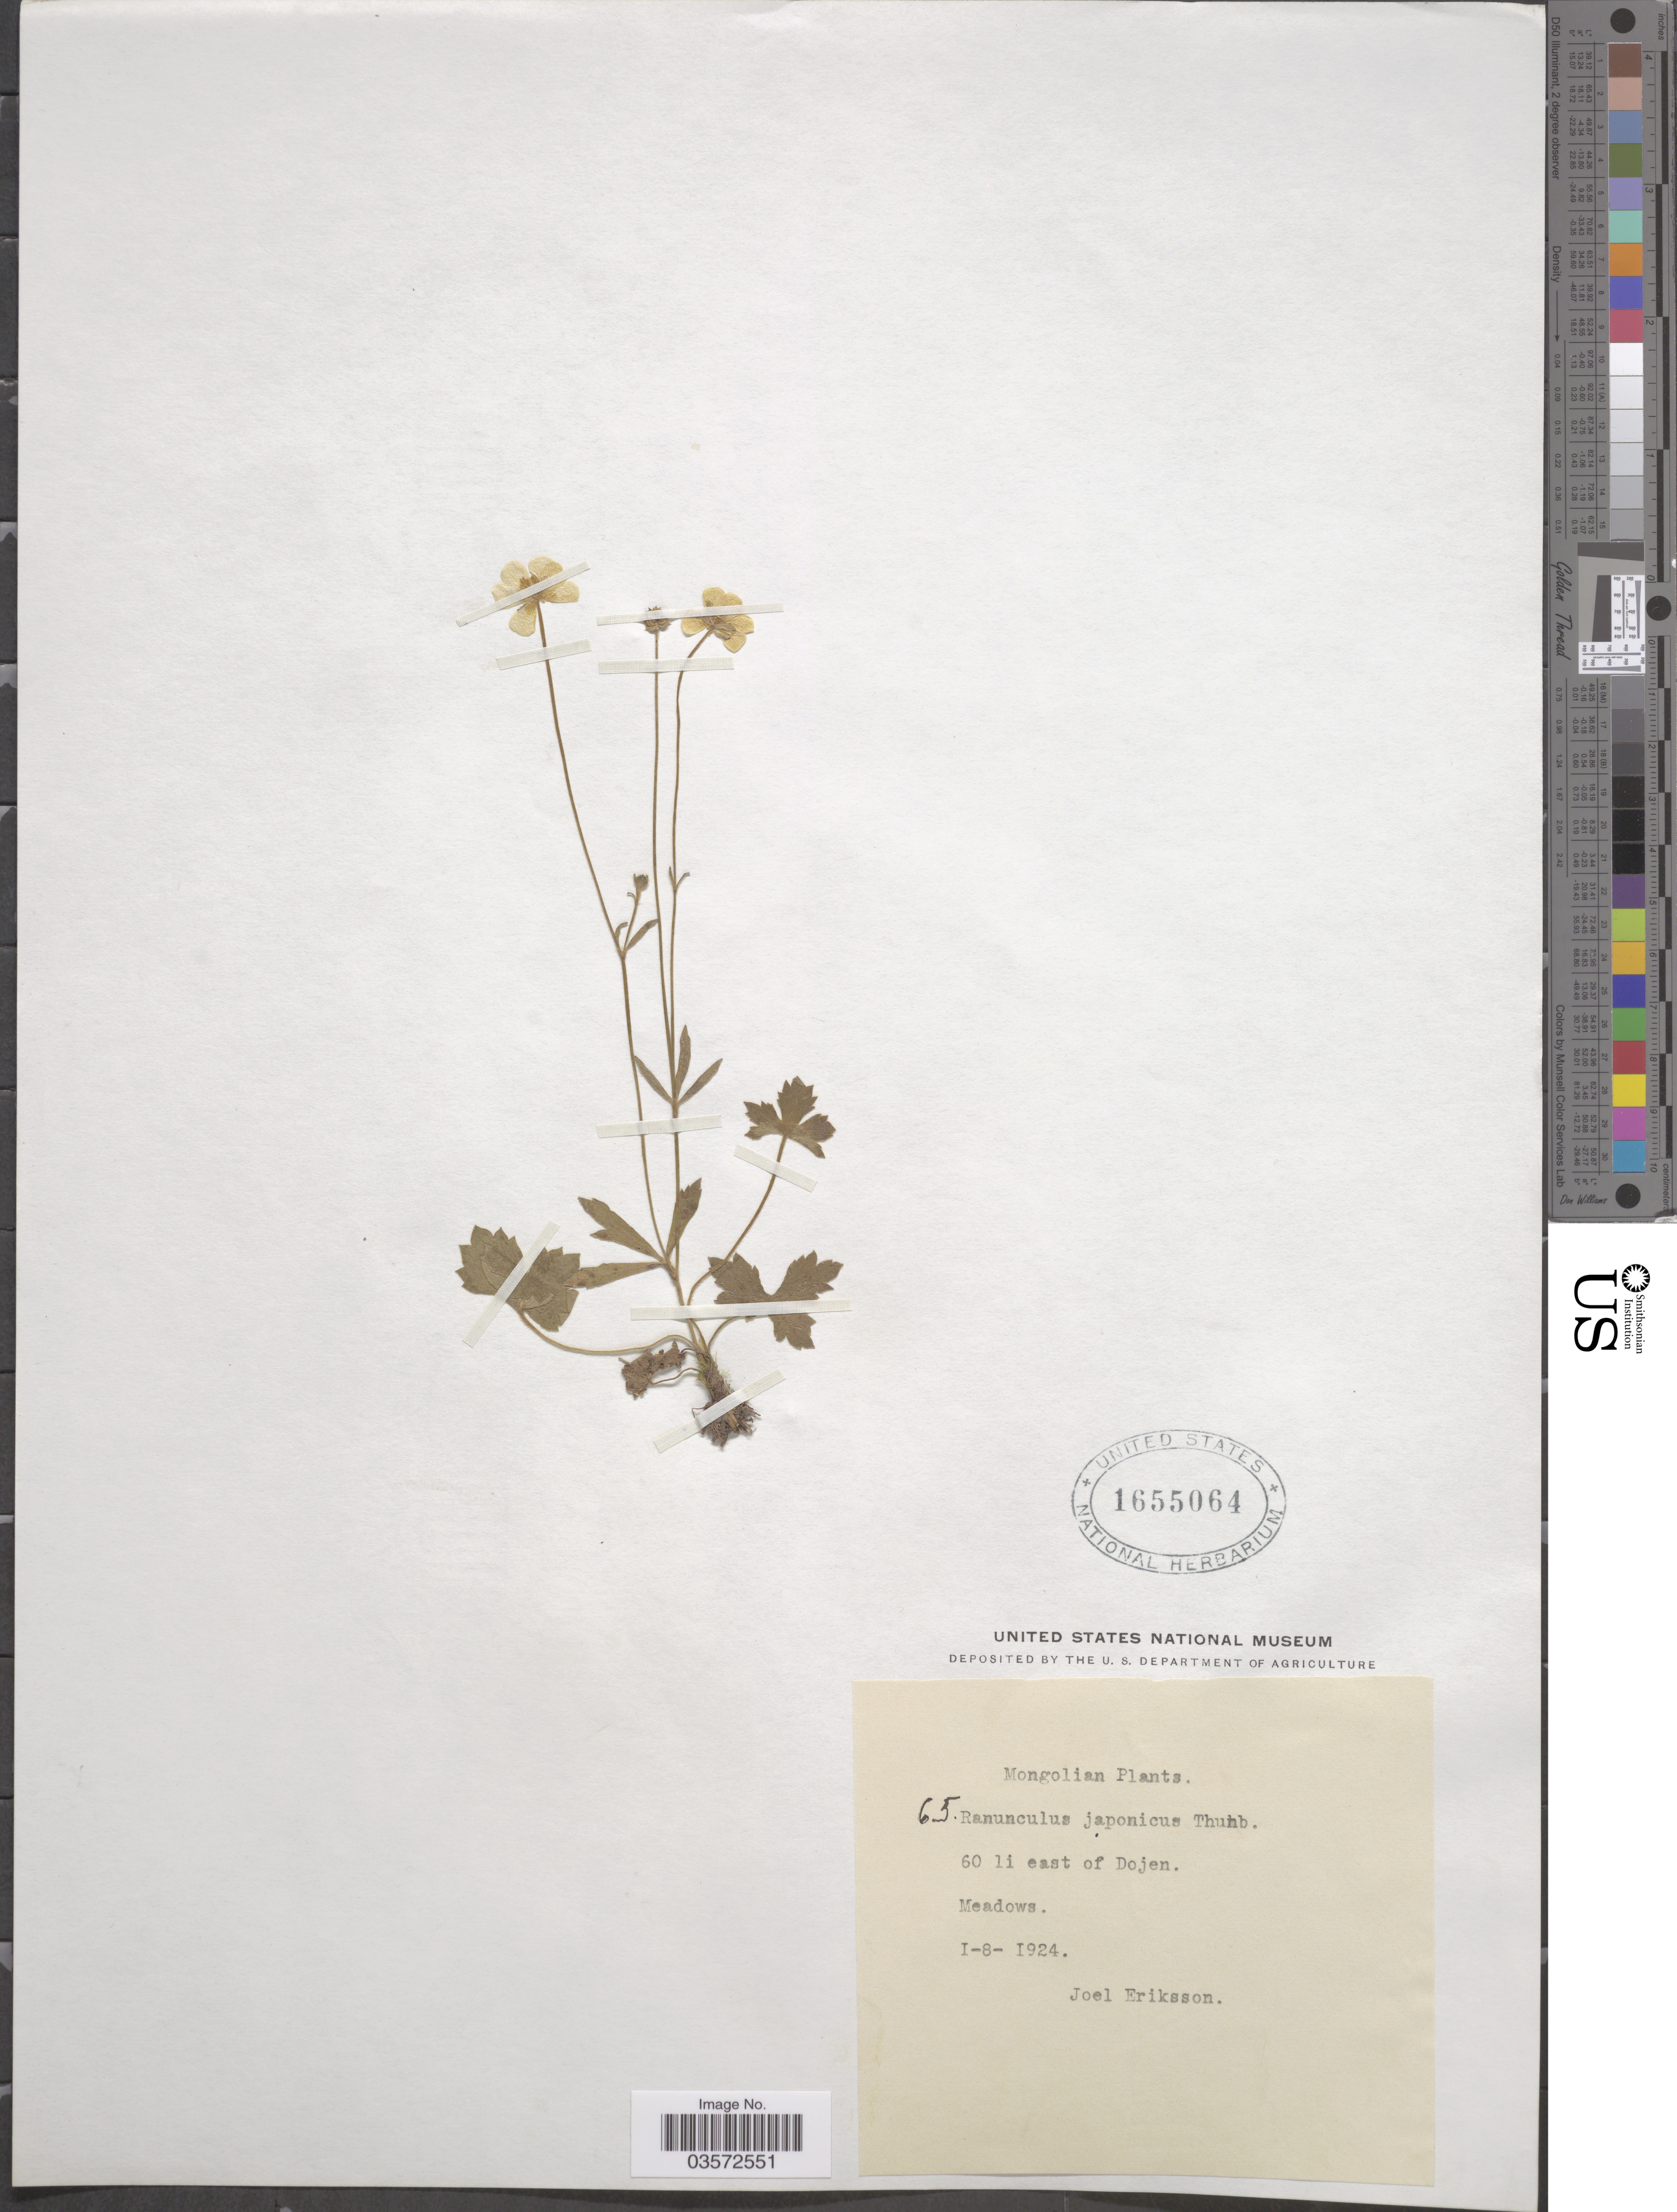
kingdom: Plantae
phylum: Tracheophyta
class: Magnoliopsida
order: Ranunculales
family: Ranunculaceae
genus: Ranunculus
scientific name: Ranunculus japonicus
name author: Thunb.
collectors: J. Erikson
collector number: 65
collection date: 1924-08-01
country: Mongolia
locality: Mongolian. 60 li East of Dojen. Meadows.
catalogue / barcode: US 1655064